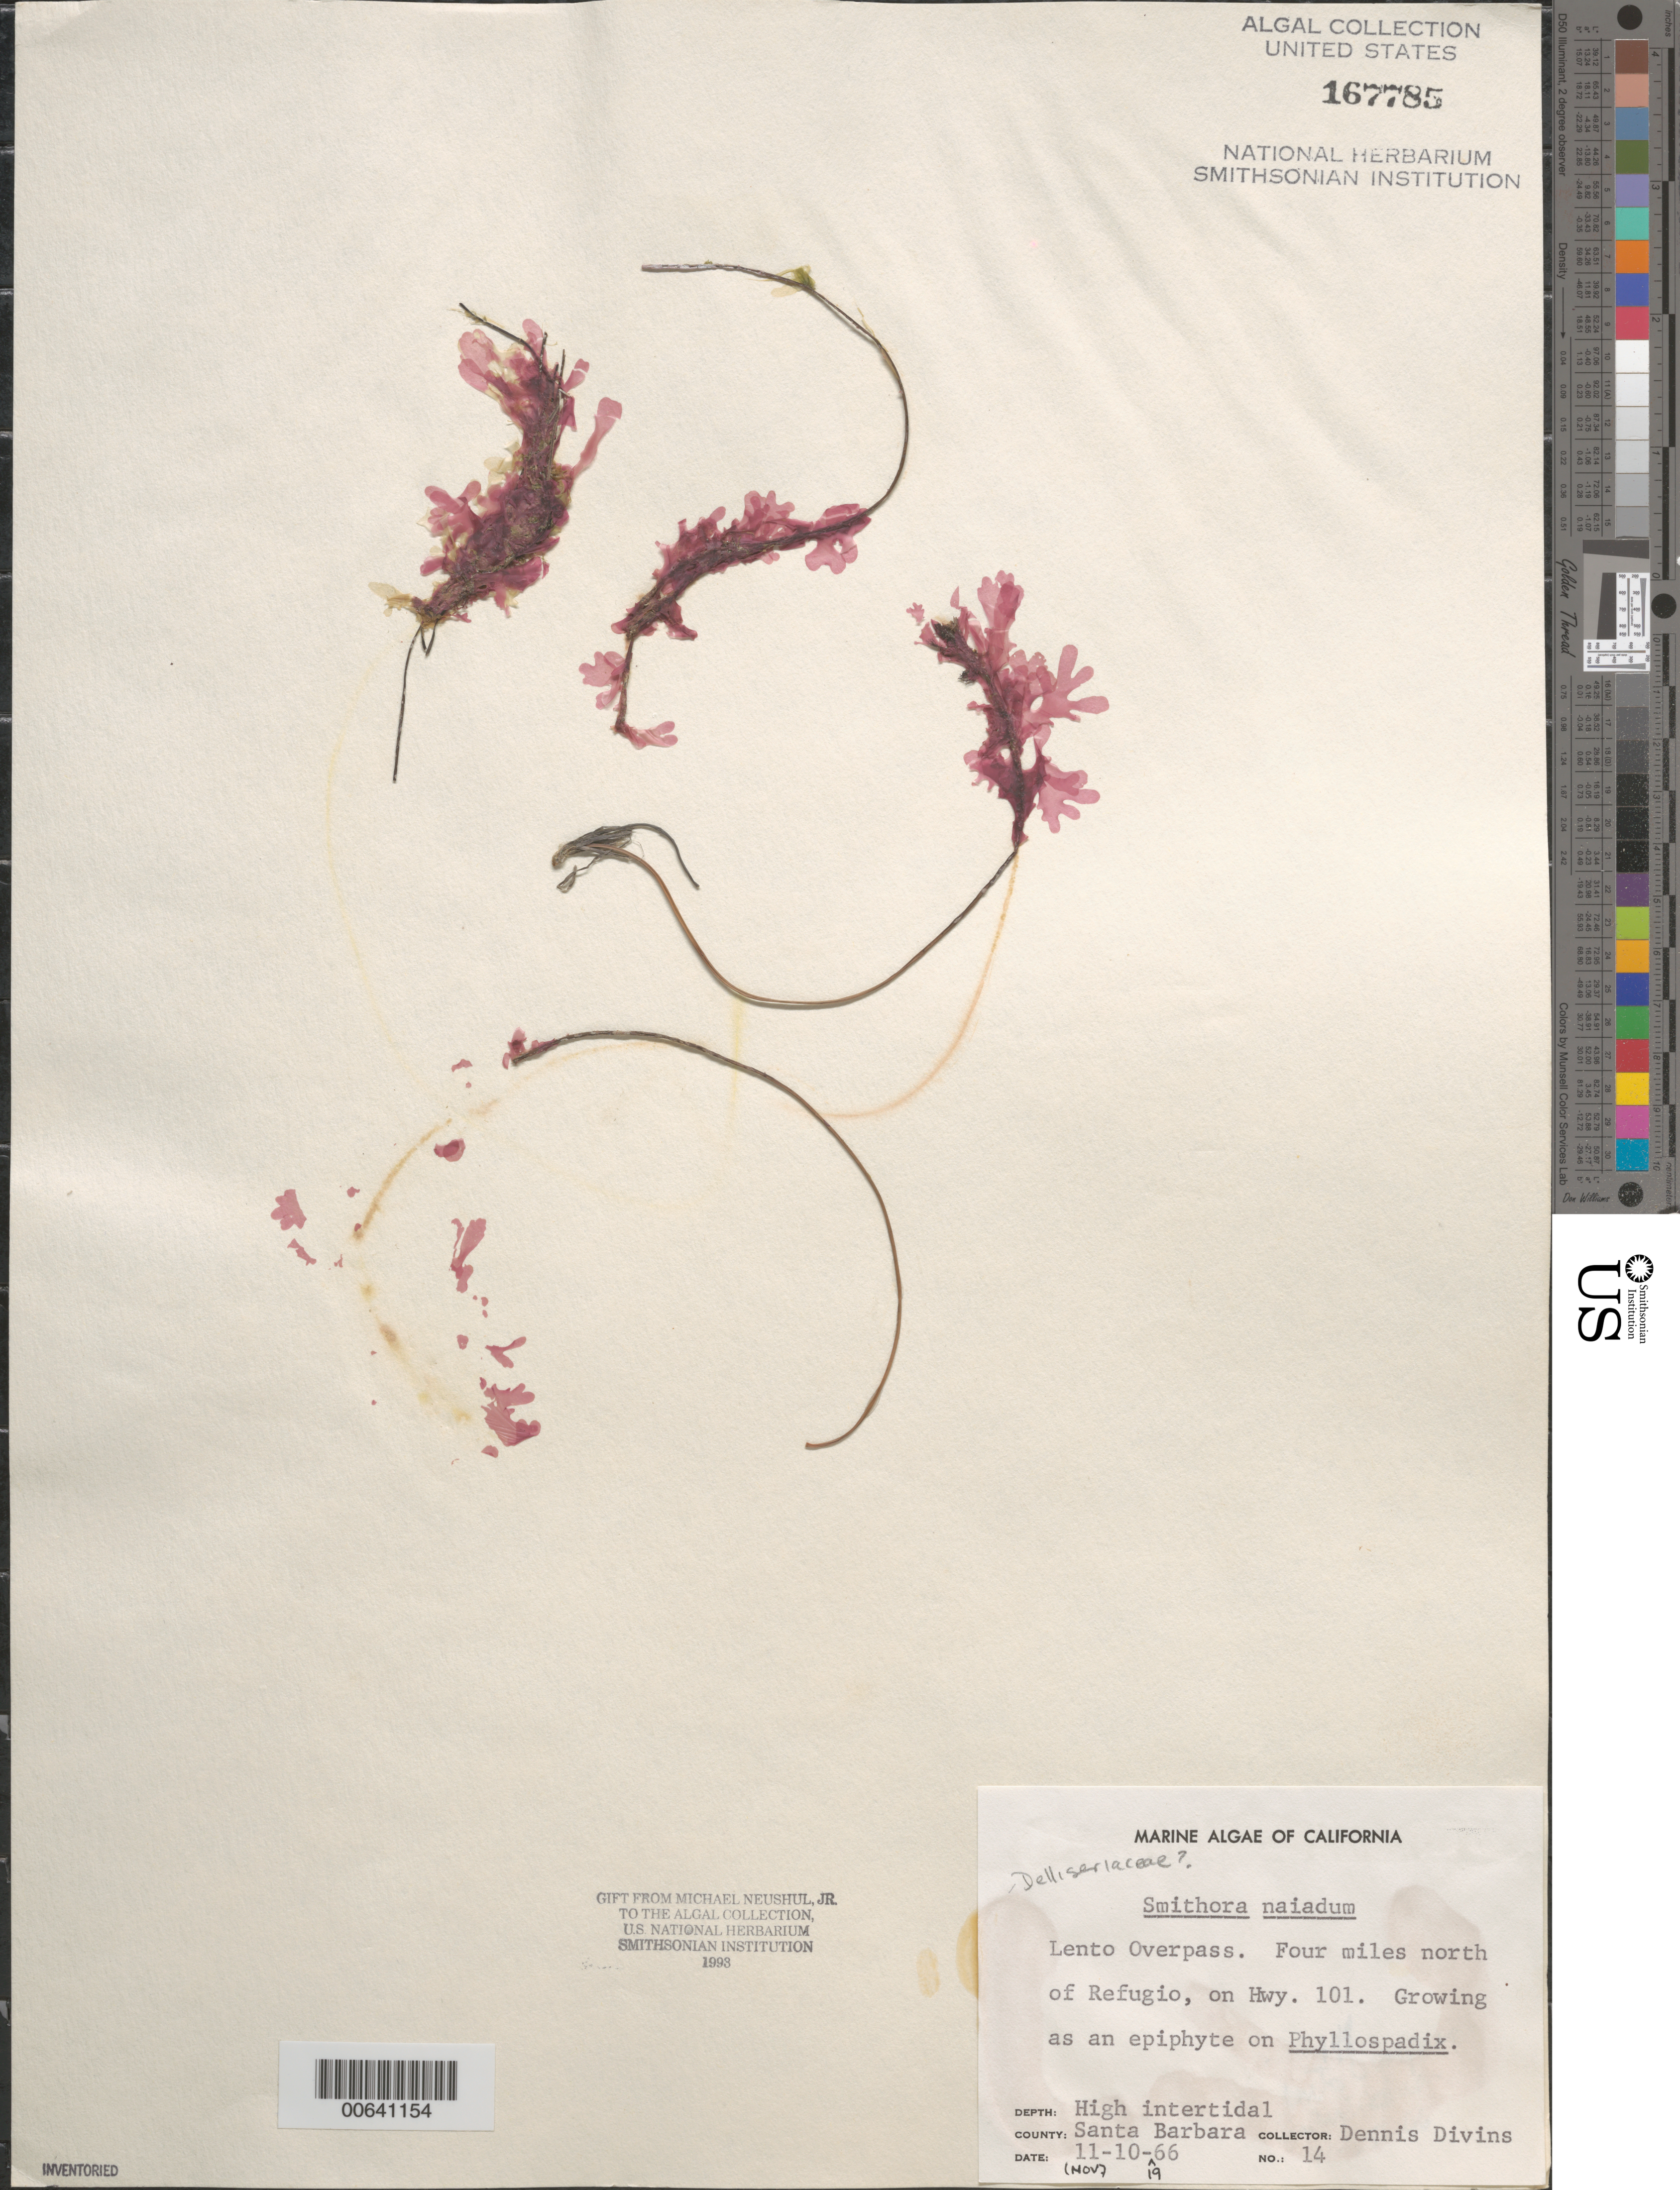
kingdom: Plantae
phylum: Rhodophyta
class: Compsopogonophyceae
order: Erythropeltidales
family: Erythrotrichiaceae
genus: Smithora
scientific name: Smithora naiadum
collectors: D. Divins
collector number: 14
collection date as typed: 10 Nov 1966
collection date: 1966-11-10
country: United States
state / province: California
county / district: Santa Barbara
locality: Lento Overpass, 4 miles north of Refugio on Highway 101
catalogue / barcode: US 167785